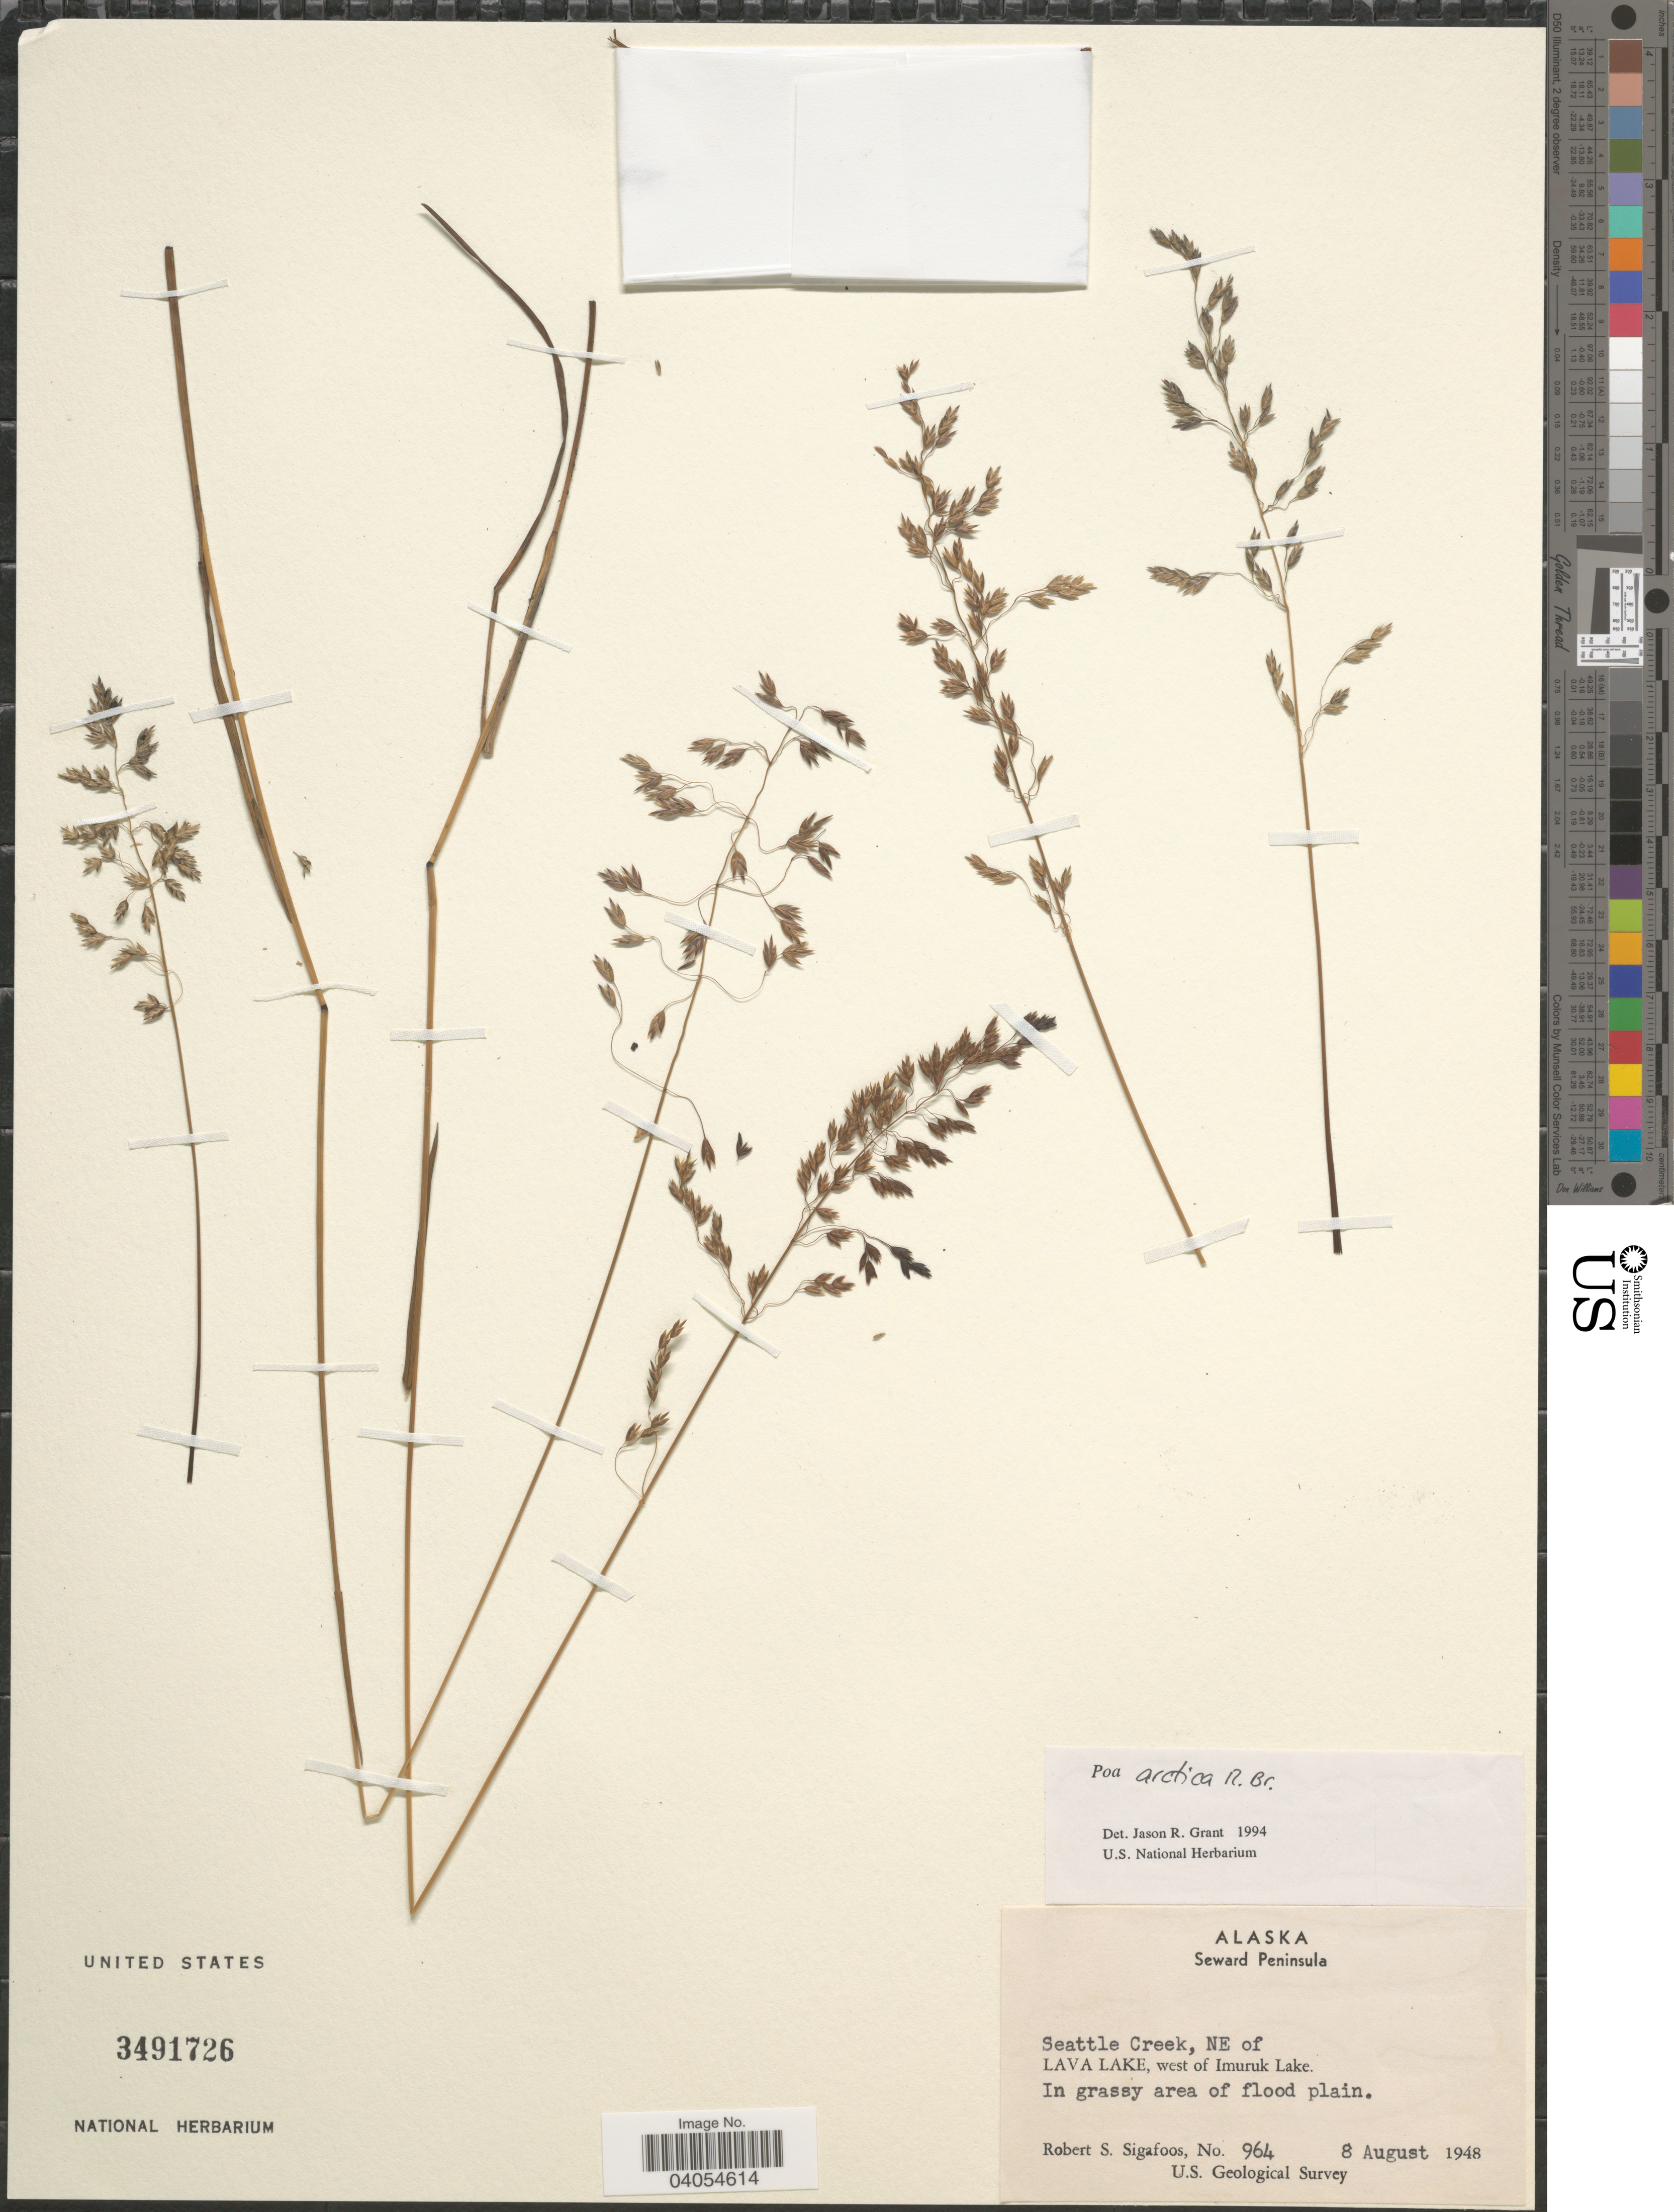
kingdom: Plantae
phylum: Tracheophyta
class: Liliopsida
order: Poales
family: Poaceae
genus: Poa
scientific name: Poa arctica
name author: R. Br.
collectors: R. Sigafoos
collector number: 964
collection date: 1948-08-08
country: United States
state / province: Alaska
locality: Seward Peninsula. Seattle Creek, NE of Lava Lake, west of Imuruk Lake. In grassy area of flood plain.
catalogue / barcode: US 3491726